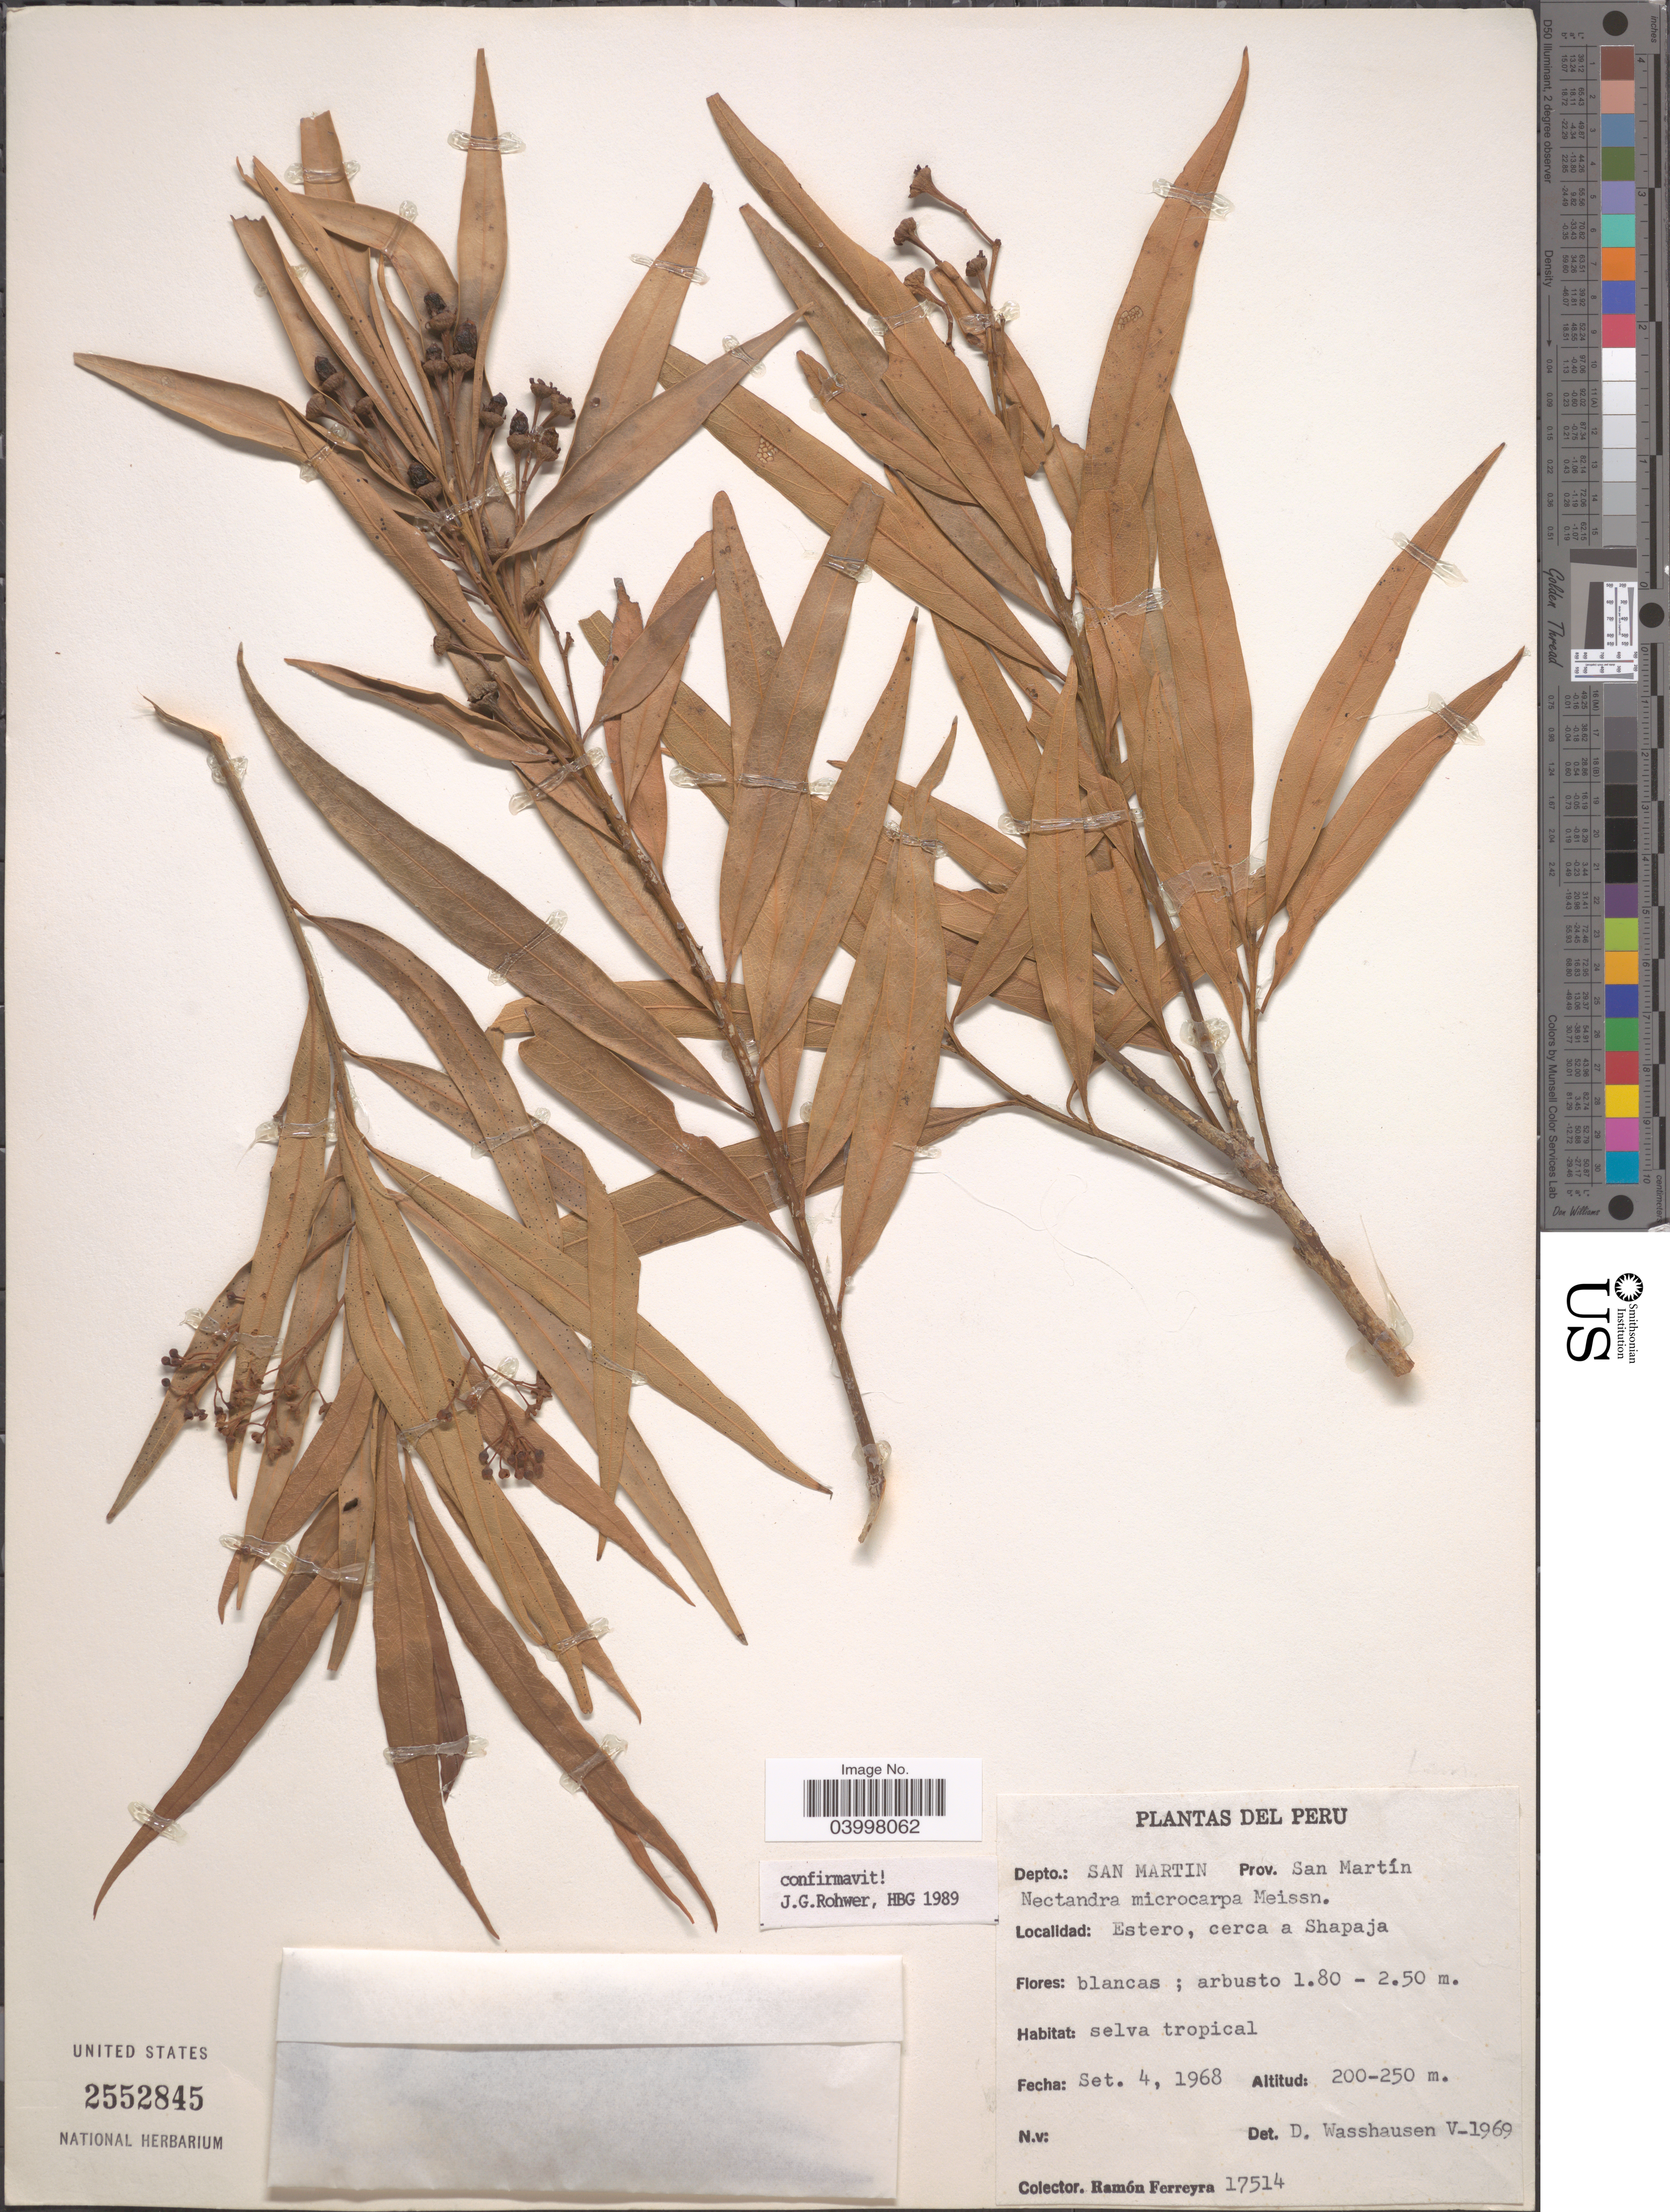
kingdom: Plantae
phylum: Tracheophyta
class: Magnoliopsida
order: Laurales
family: Lauraceae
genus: Nectandra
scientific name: Nectandra microcarpa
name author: Meisn.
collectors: R. A. Ferreyra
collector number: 17514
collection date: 1968-09-04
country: Peru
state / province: San Martín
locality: Depto.: San Martin Prov. San Martín. Estero, cerca a Shapaja.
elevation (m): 200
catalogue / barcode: US 2552845